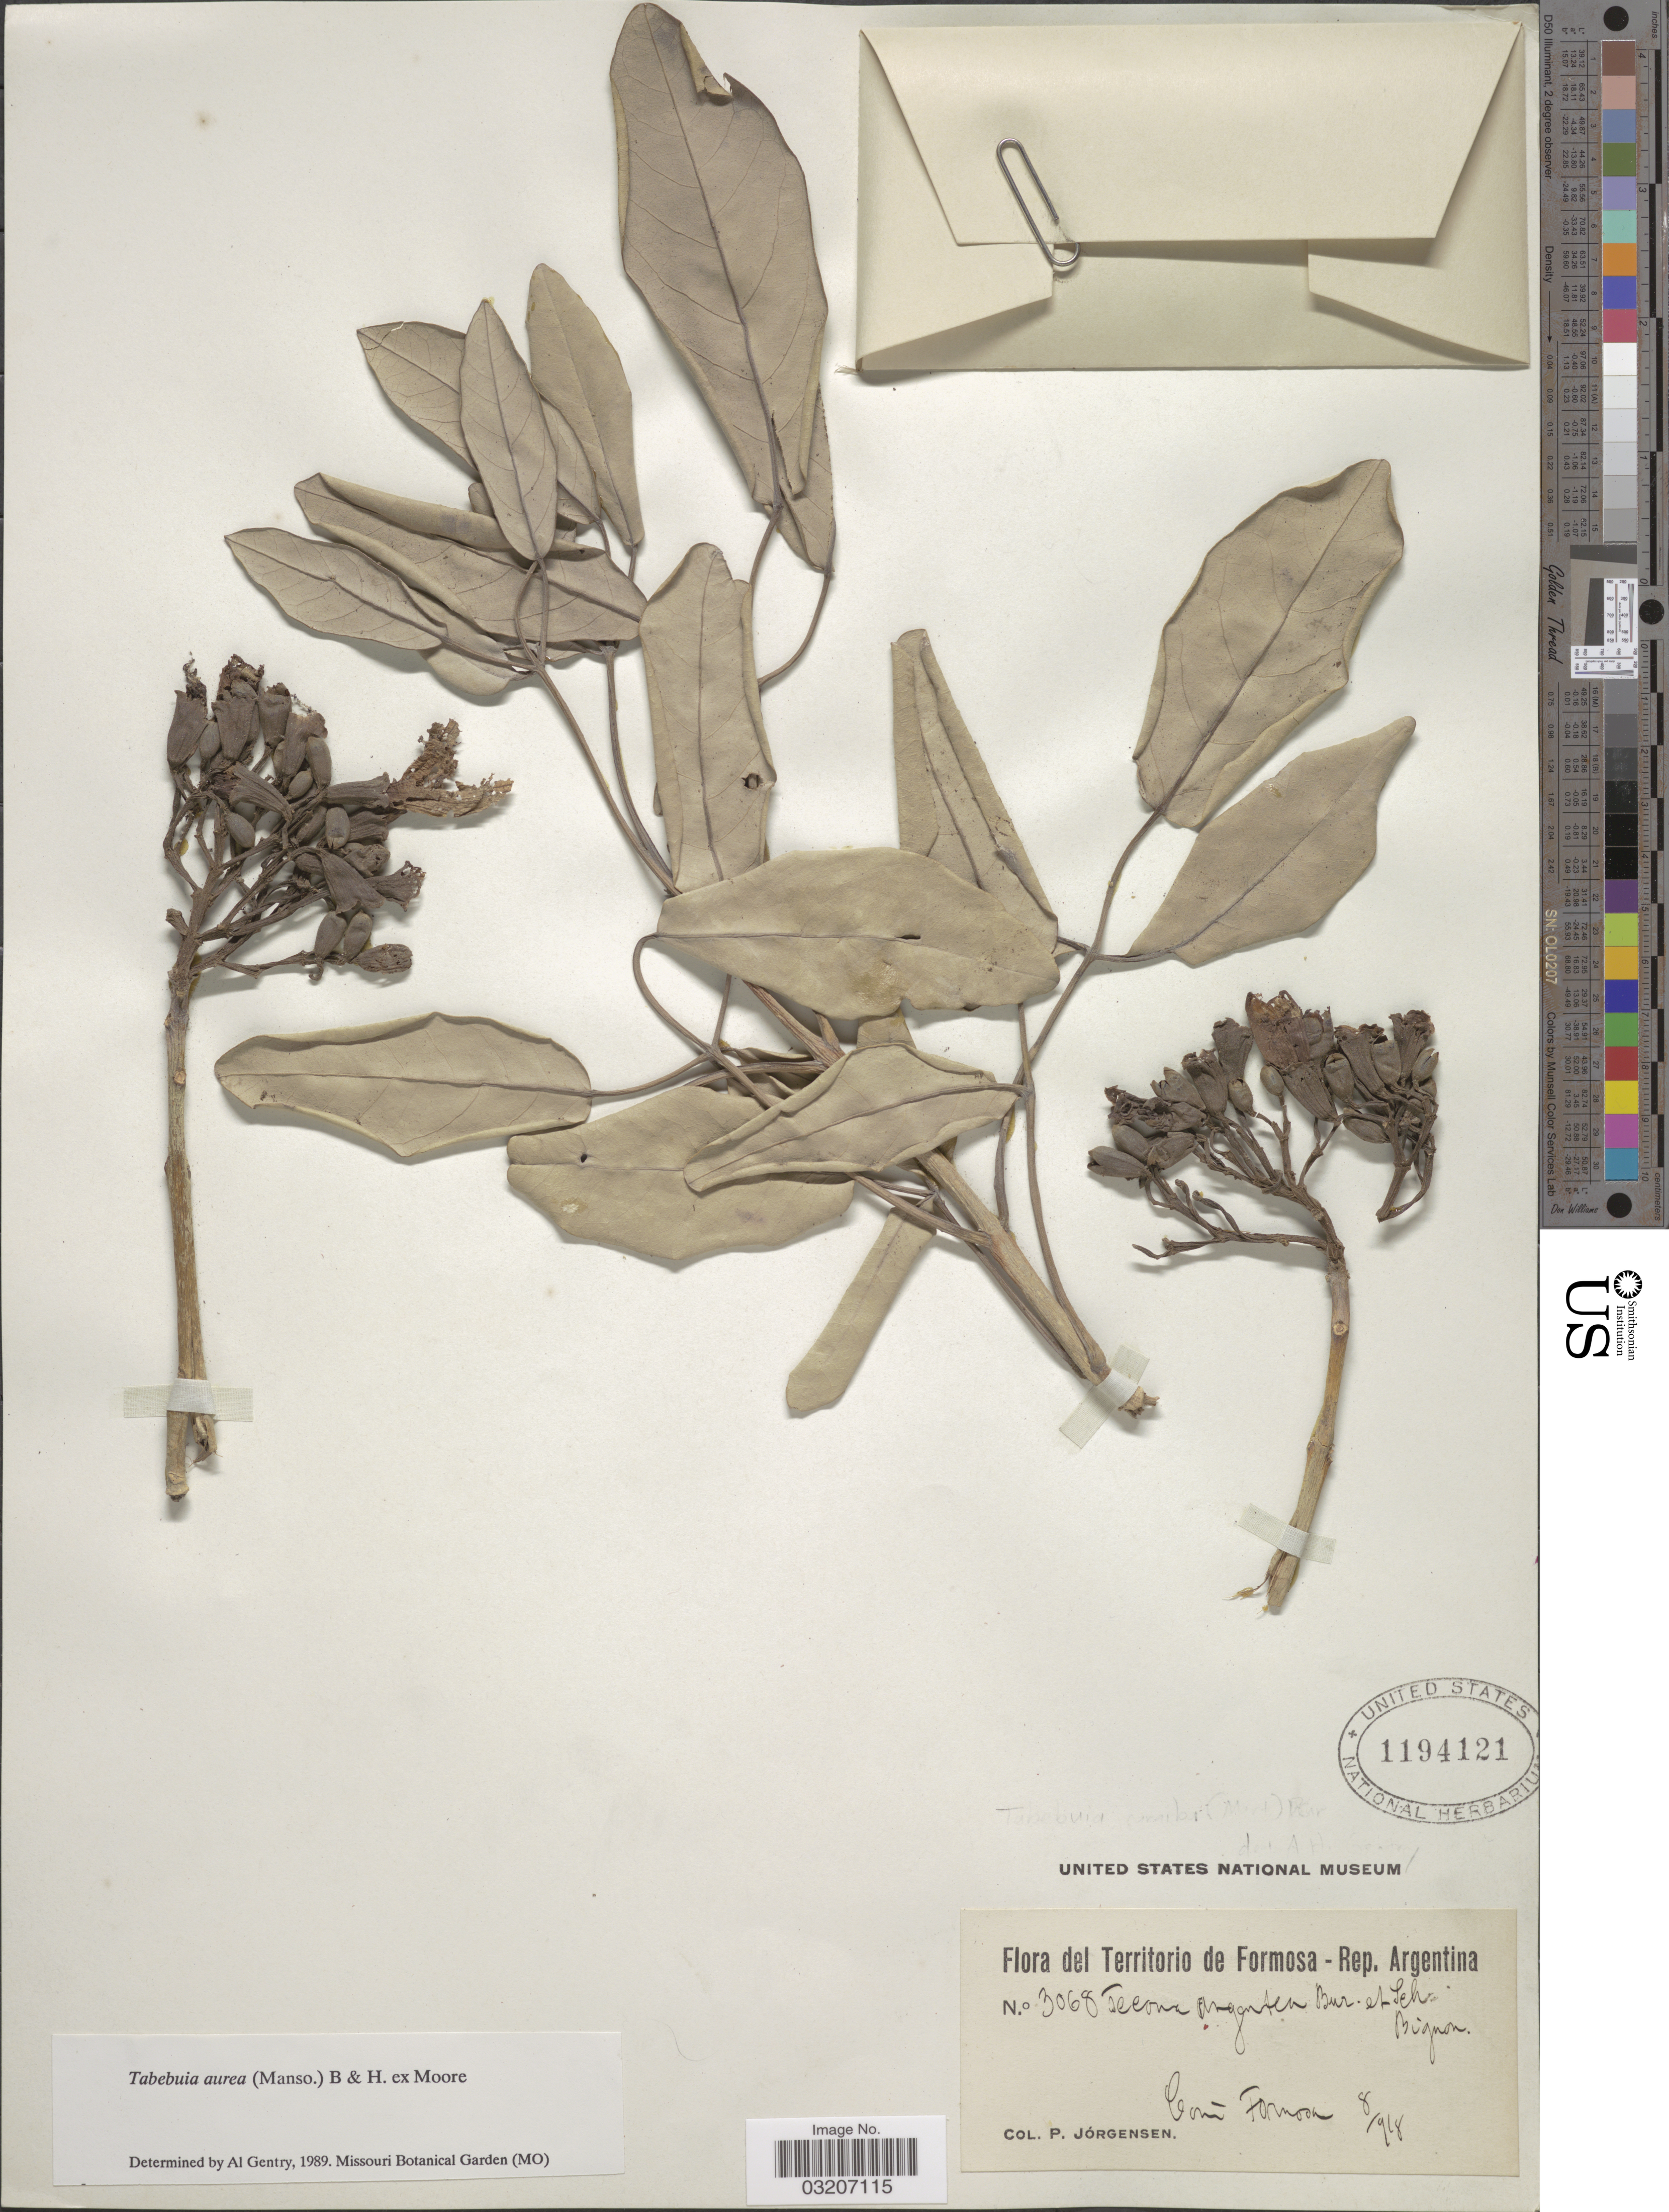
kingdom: Plantae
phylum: Tracheophyta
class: Magnoliopsida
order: Lamiales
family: Bignoniaceae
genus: Tabebuia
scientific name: Tabebuia aurea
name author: (Silva Manso) Benth. & Hook. f. ex S. Moore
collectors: P. Jörgensen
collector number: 3068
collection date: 1918-08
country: Argentina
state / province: Formosa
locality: Común Formosa.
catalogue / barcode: US 1194121